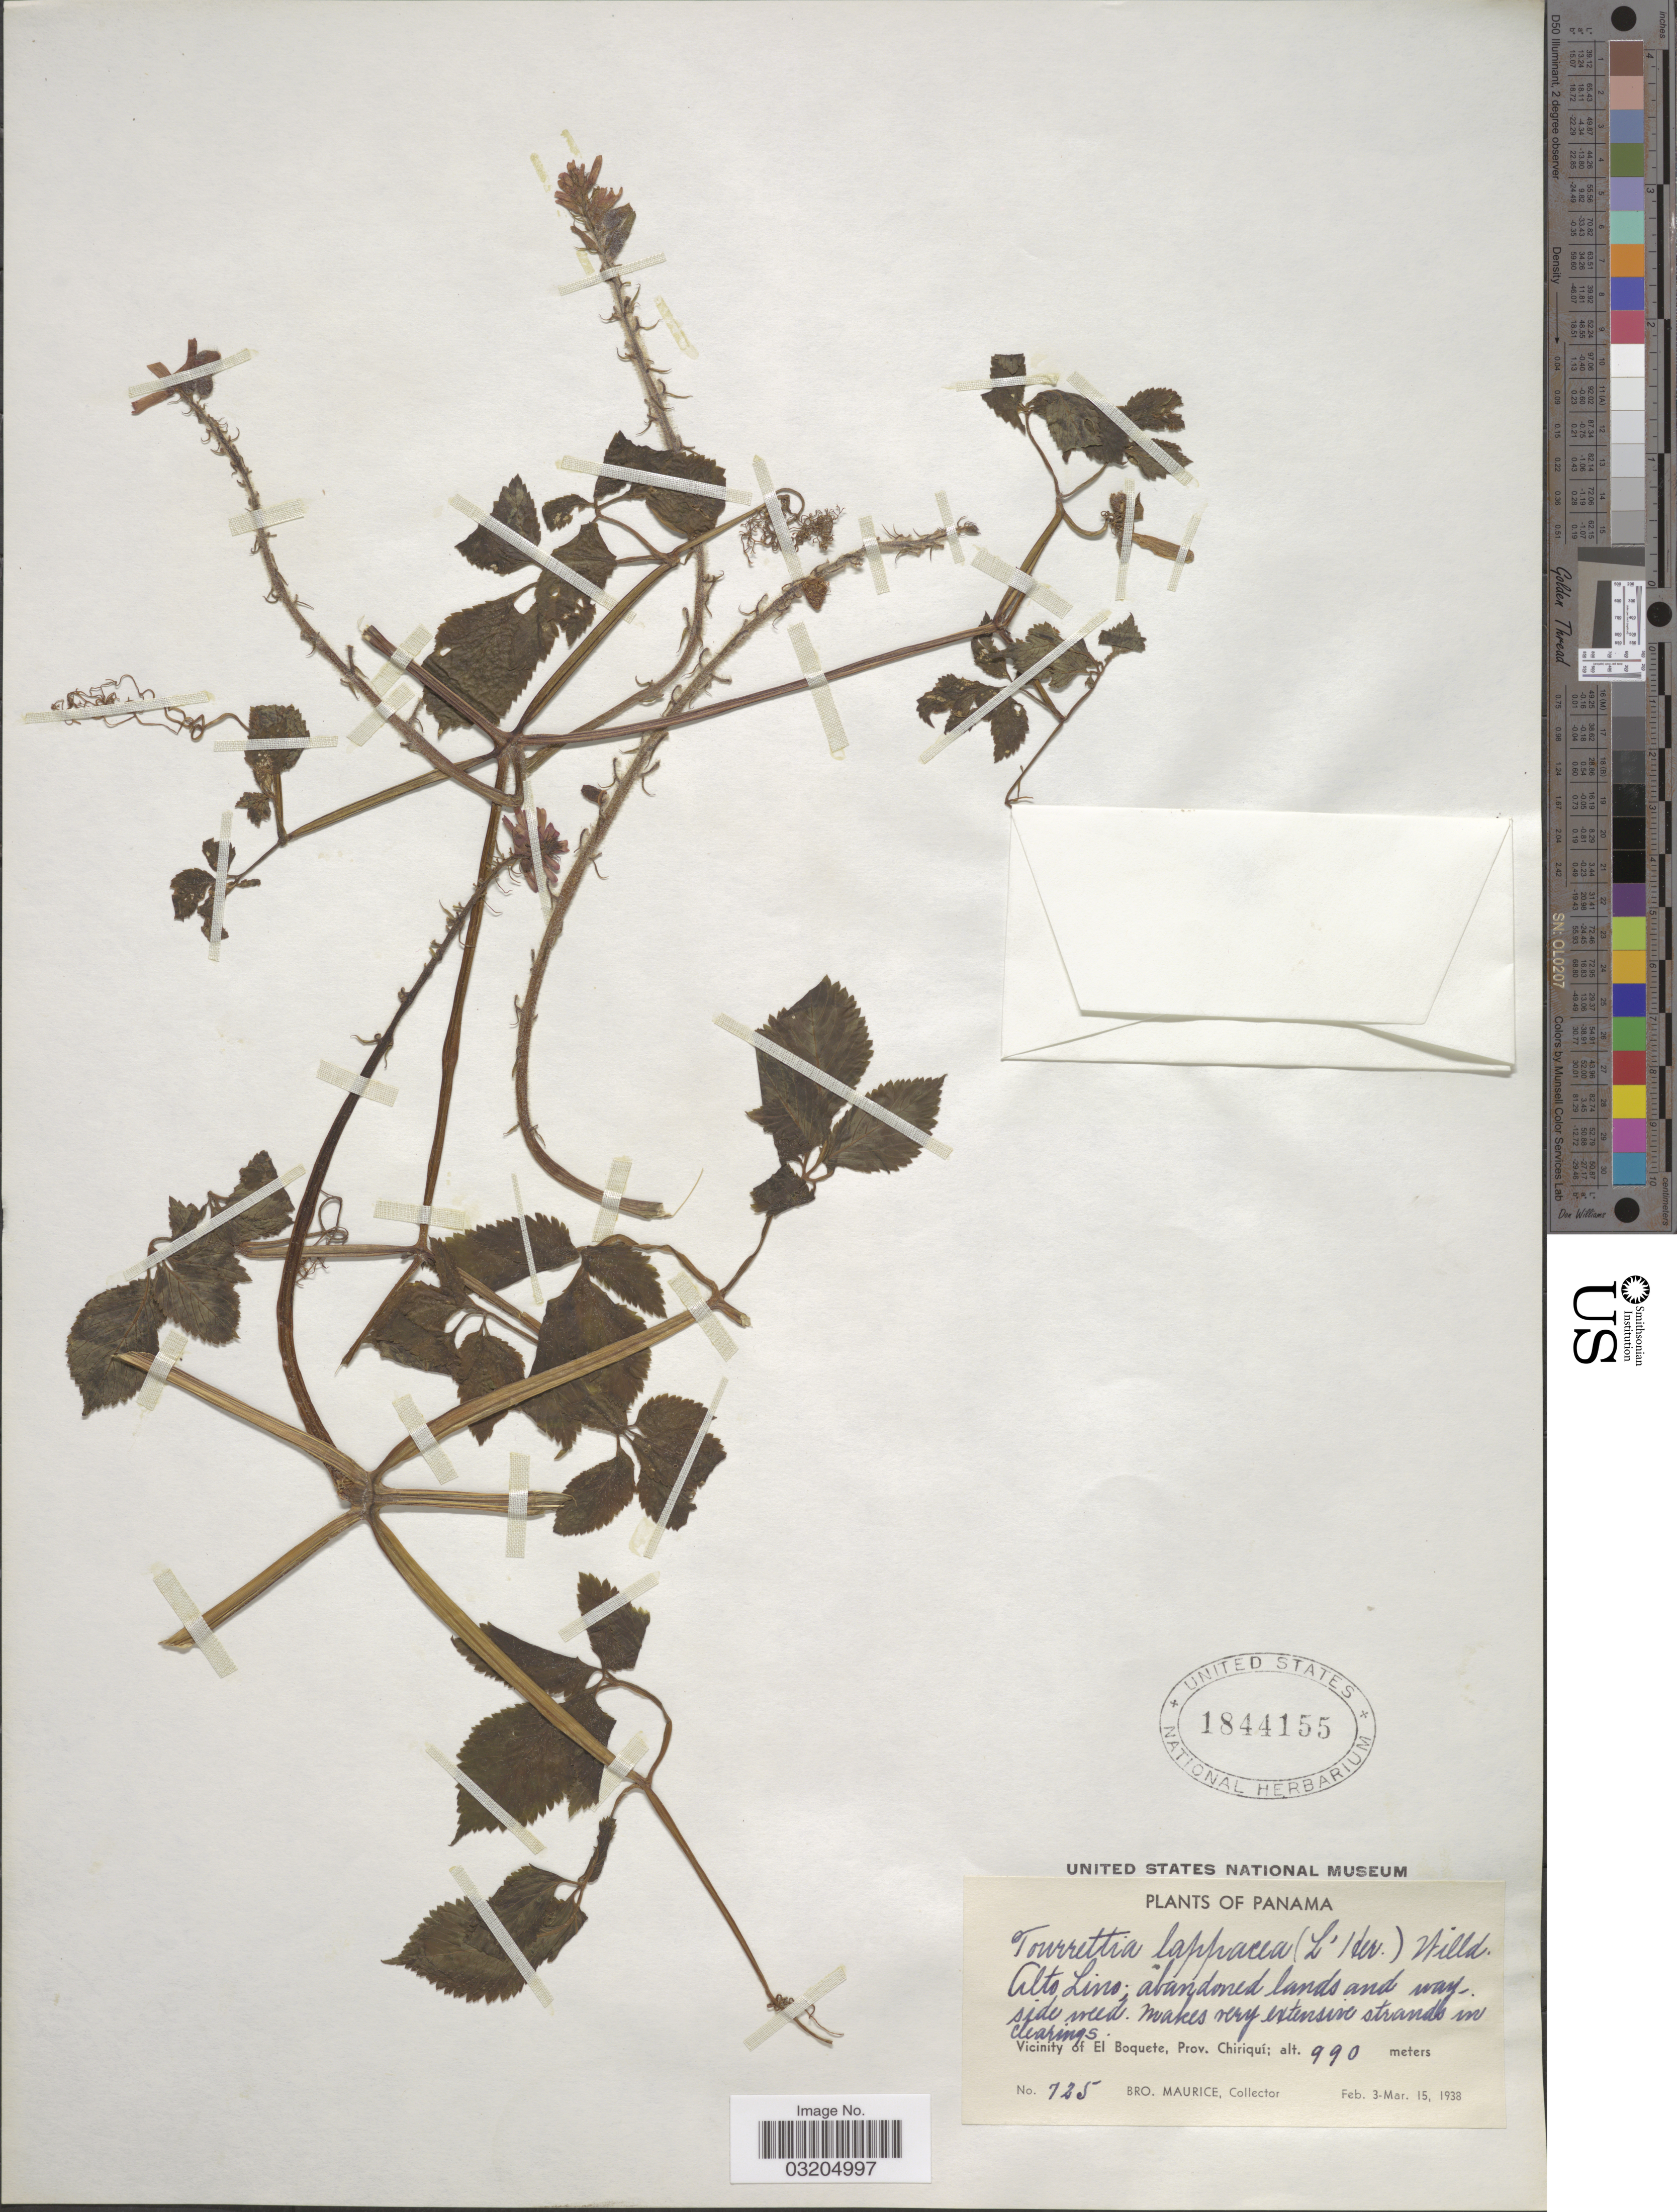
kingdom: Plantae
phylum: Tracheophyta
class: Magnoliopsida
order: Lamiales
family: Bignoniaceae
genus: Tourrettia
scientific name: Tourrettia lappacea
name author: (L'Hér.) Willd.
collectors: B. Maurice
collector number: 725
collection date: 1938-02-03/1938-03-15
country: Panama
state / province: Chiriqui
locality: Alto Lino. Vicinity of El Boquete.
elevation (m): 990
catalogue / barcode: US 1844155